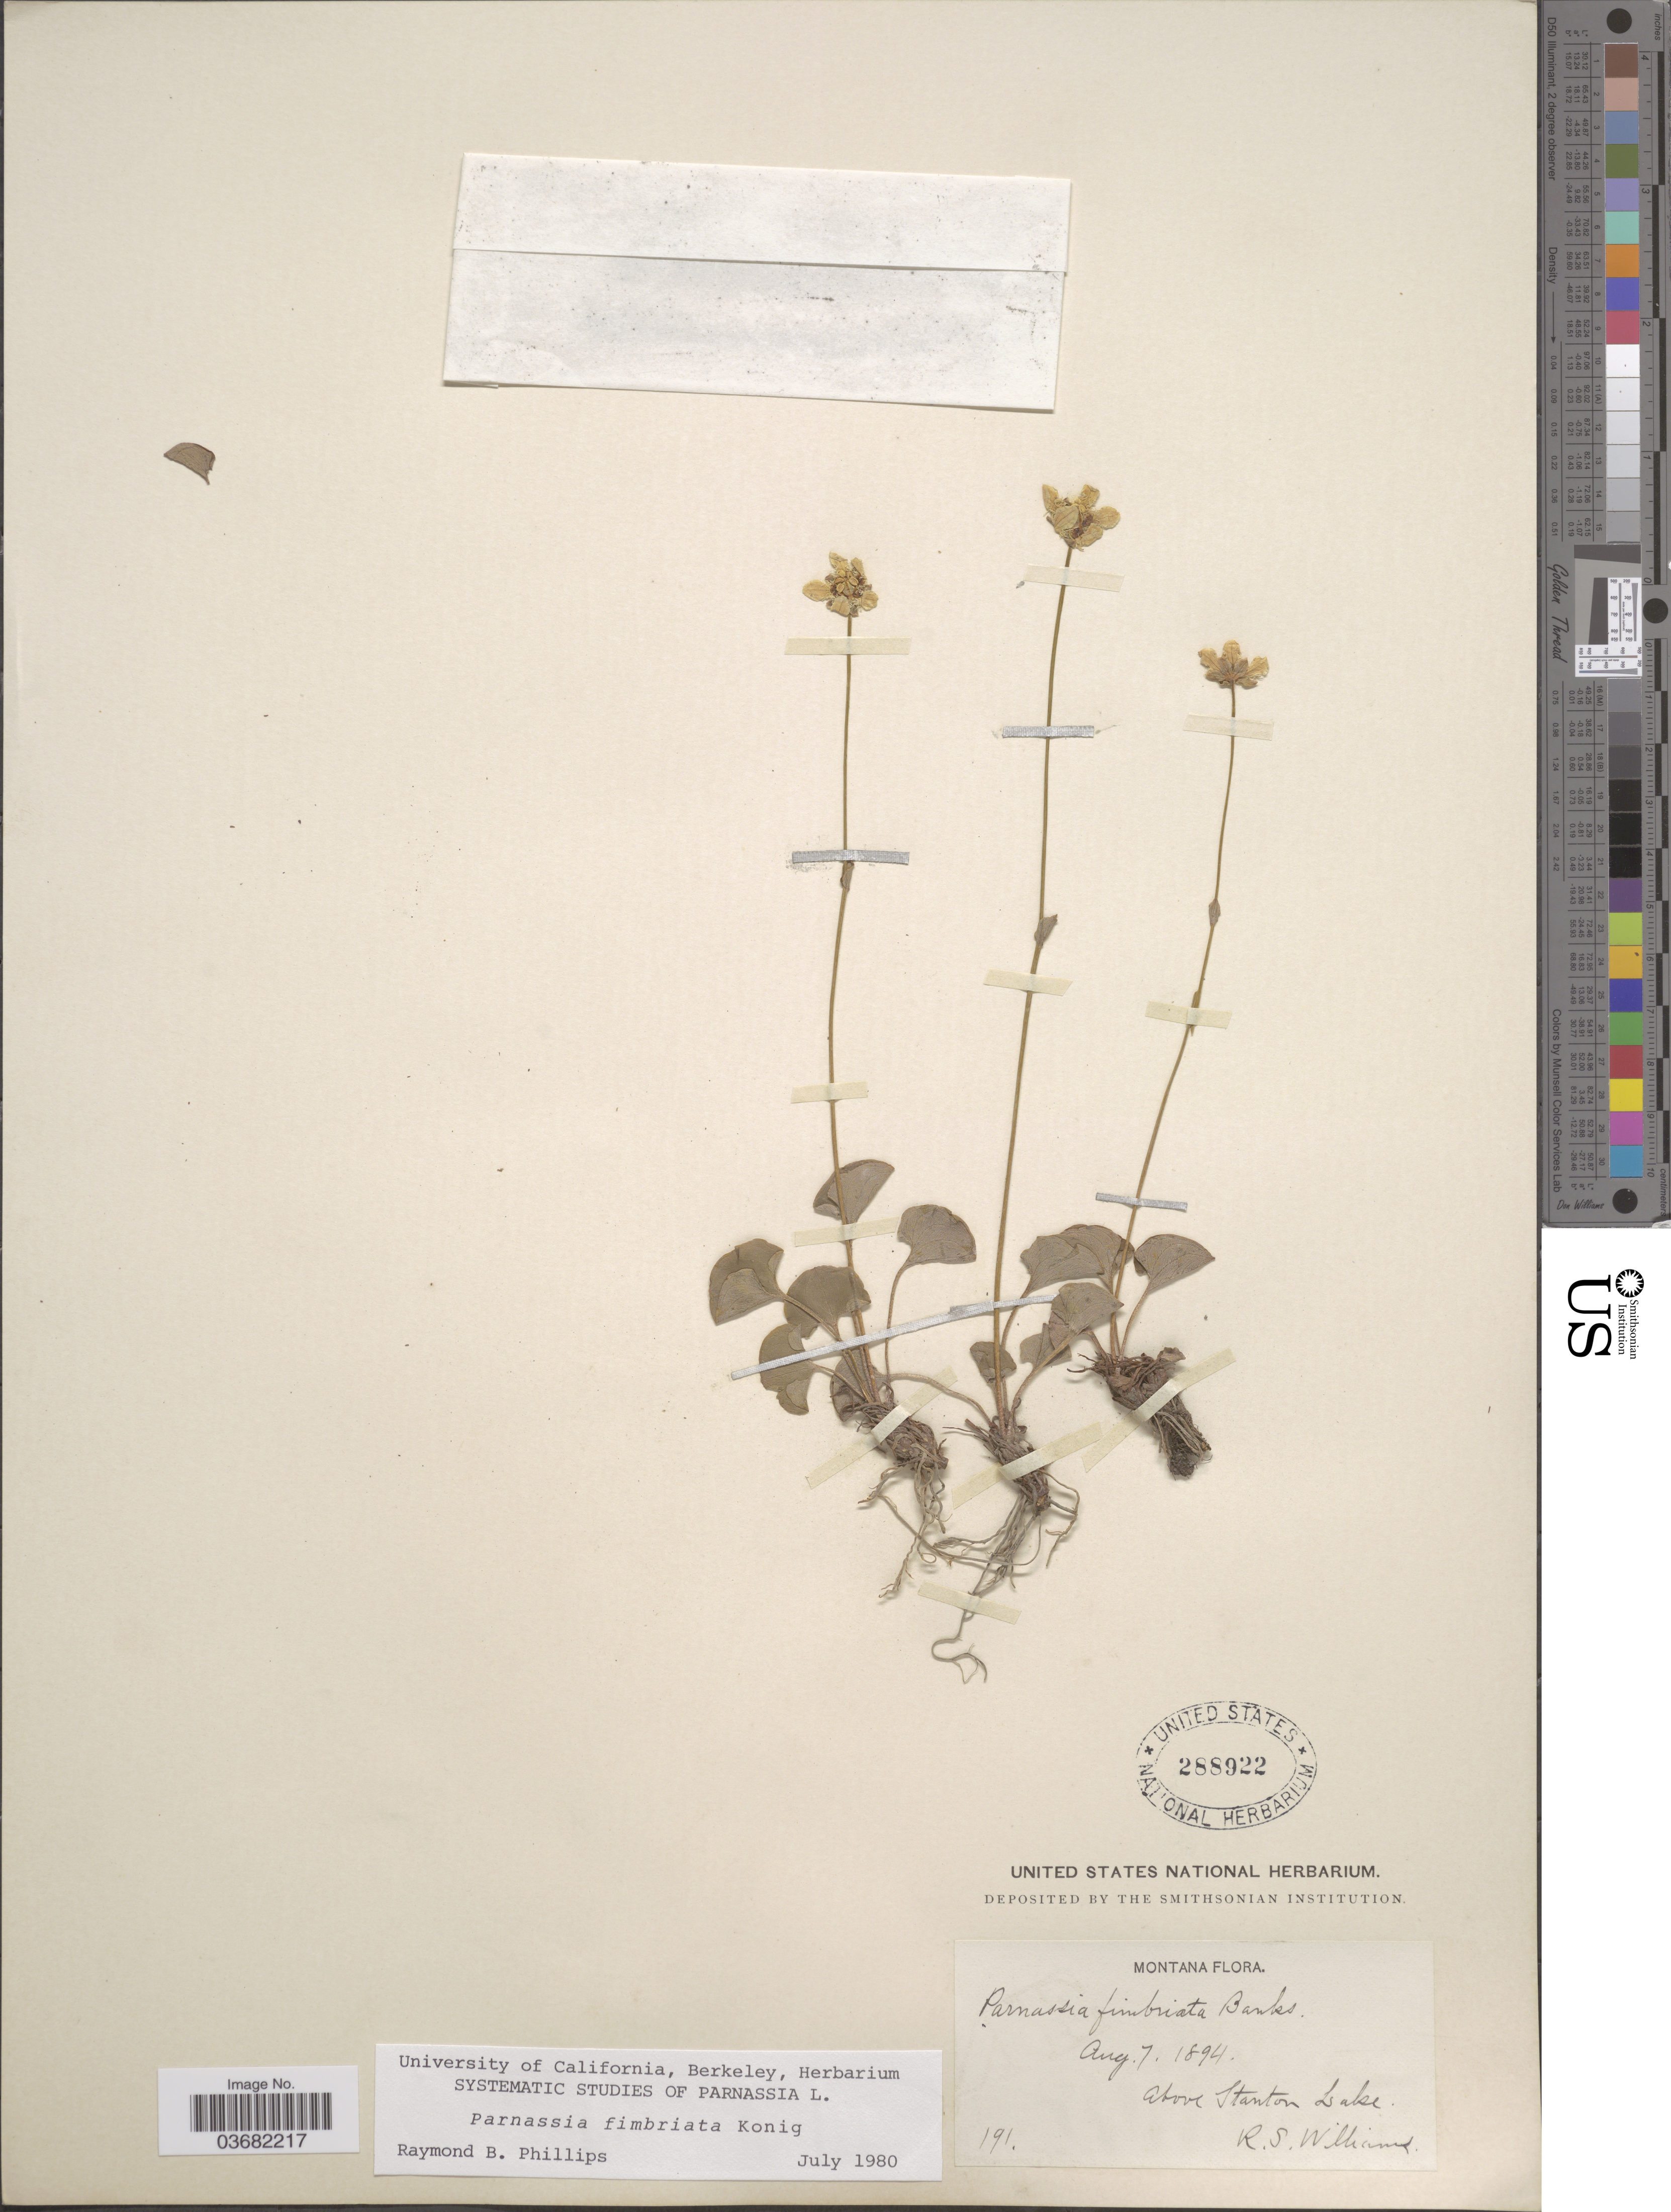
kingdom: Plantae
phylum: Tracheophyta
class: Magnoliopsida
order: Celastrales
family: Parnassiaceae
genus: Parnassia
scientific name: Parnassia fimbriata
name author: K.D. Koenig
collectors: R. S. Williams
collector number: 191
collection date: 1894-08-07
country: United States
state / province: Montana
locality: Above Stanton Lake.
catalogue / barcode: US 288922